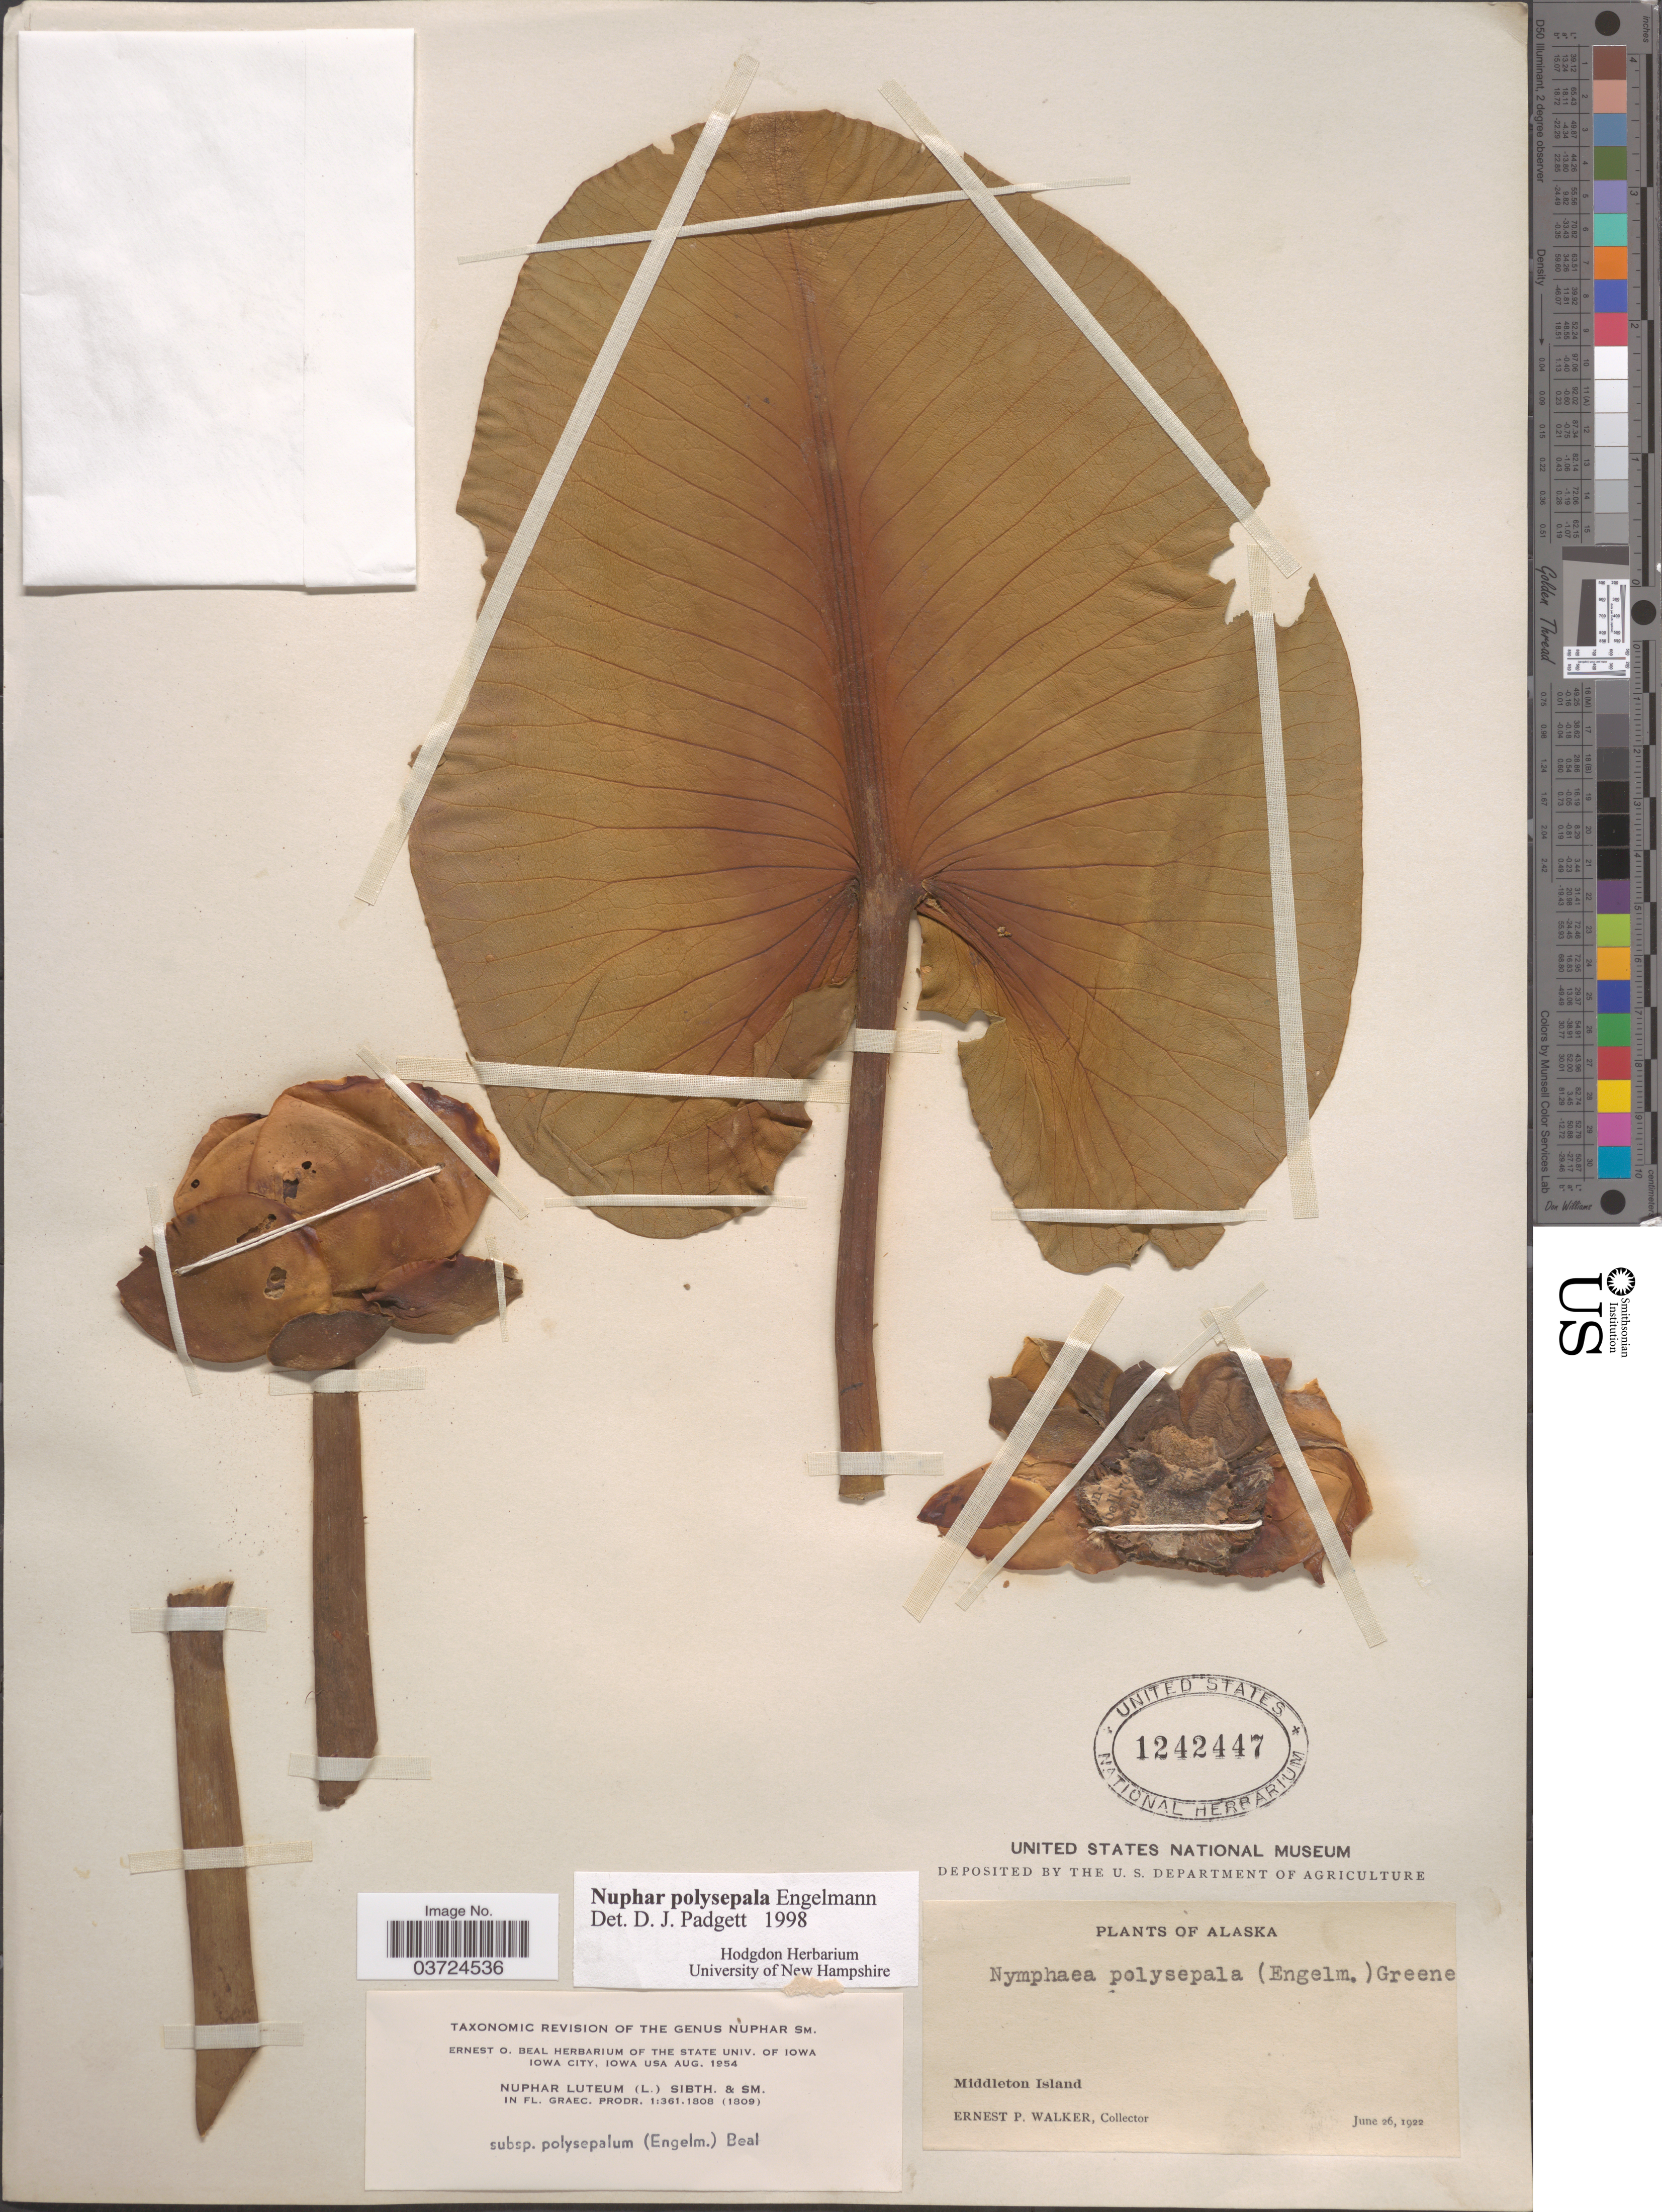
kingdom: Plantae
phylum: Tracheophyta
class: Magnoliopsida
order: Nymphaeales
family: Nymphaeaceae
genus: Nuphar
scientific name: Nuphar polysepala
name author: Englem.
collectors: E. P. Walker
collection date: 1922-06-26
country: United States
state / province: Alaska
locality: Middleton Island.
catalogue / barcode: US 1242447